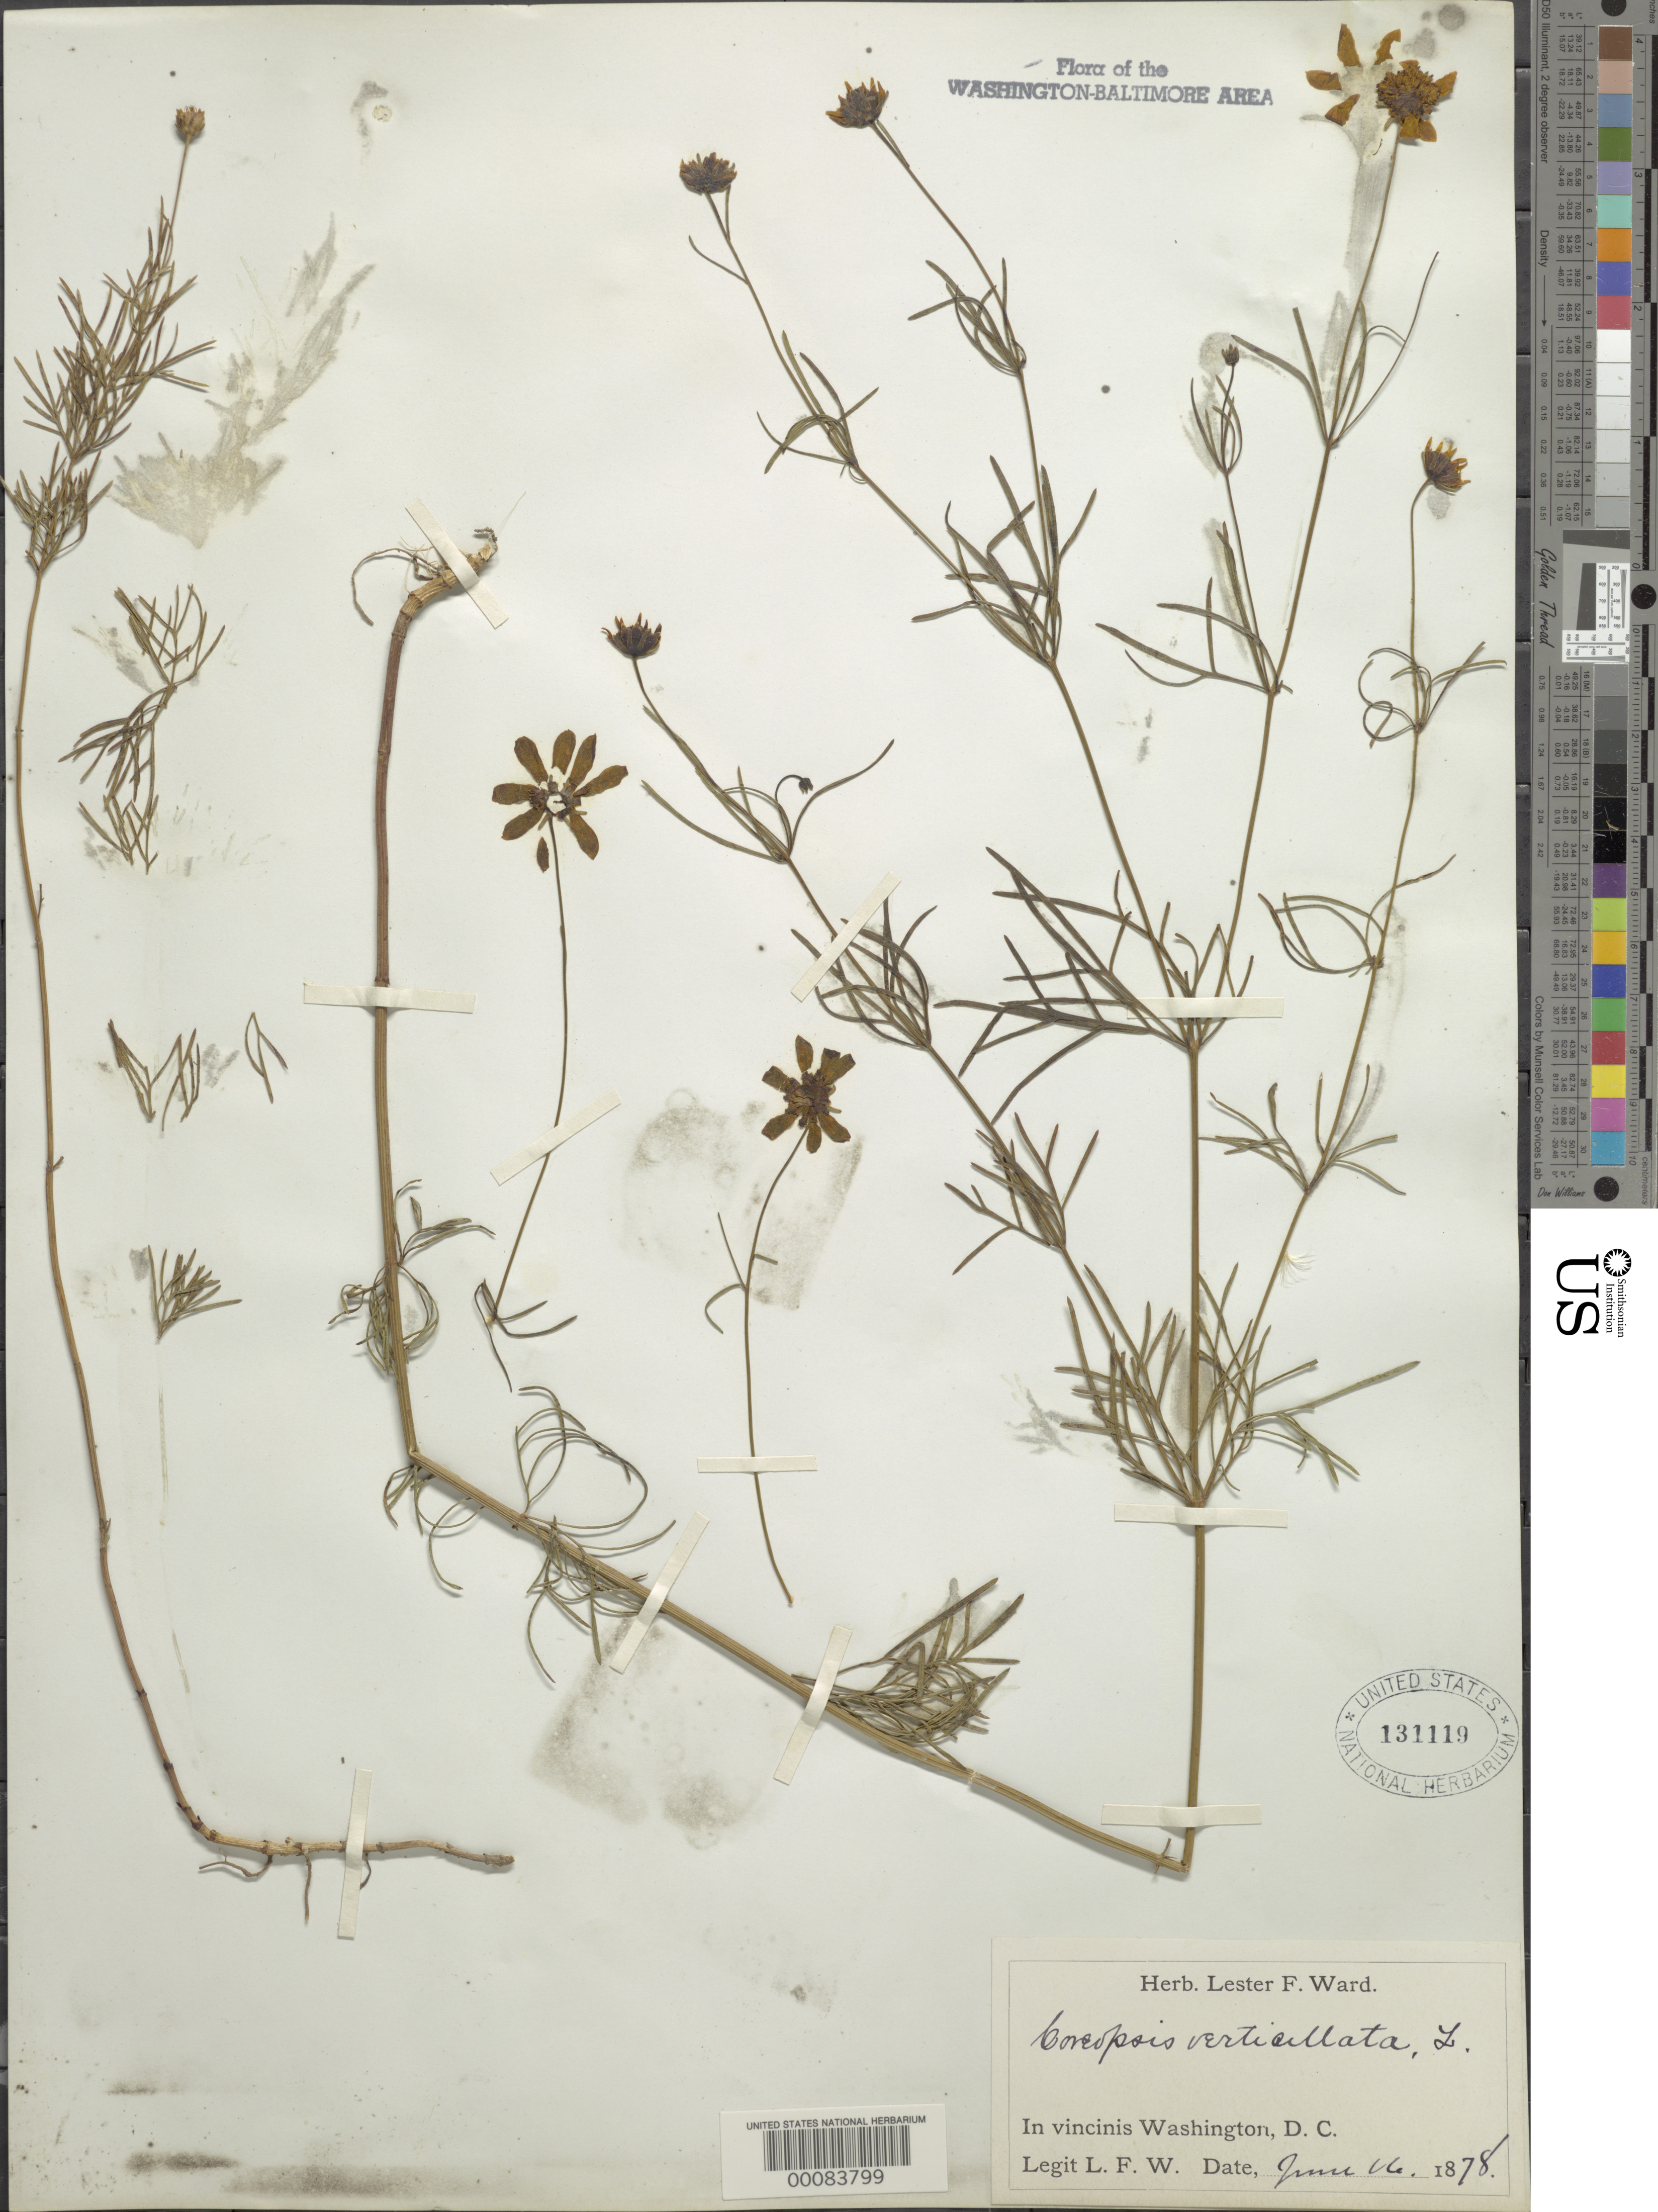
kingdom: Plantae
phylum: Tracheophyta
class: Magnoliopsida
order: Asterales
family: Asteraceae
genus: Coreopsis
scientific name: Coreopsis verticillata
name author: L.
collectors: L. F. Ward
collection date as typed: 16 Jun 1878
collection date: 1878-06-16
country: United States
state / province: District of Columbia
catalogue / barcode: US 131119